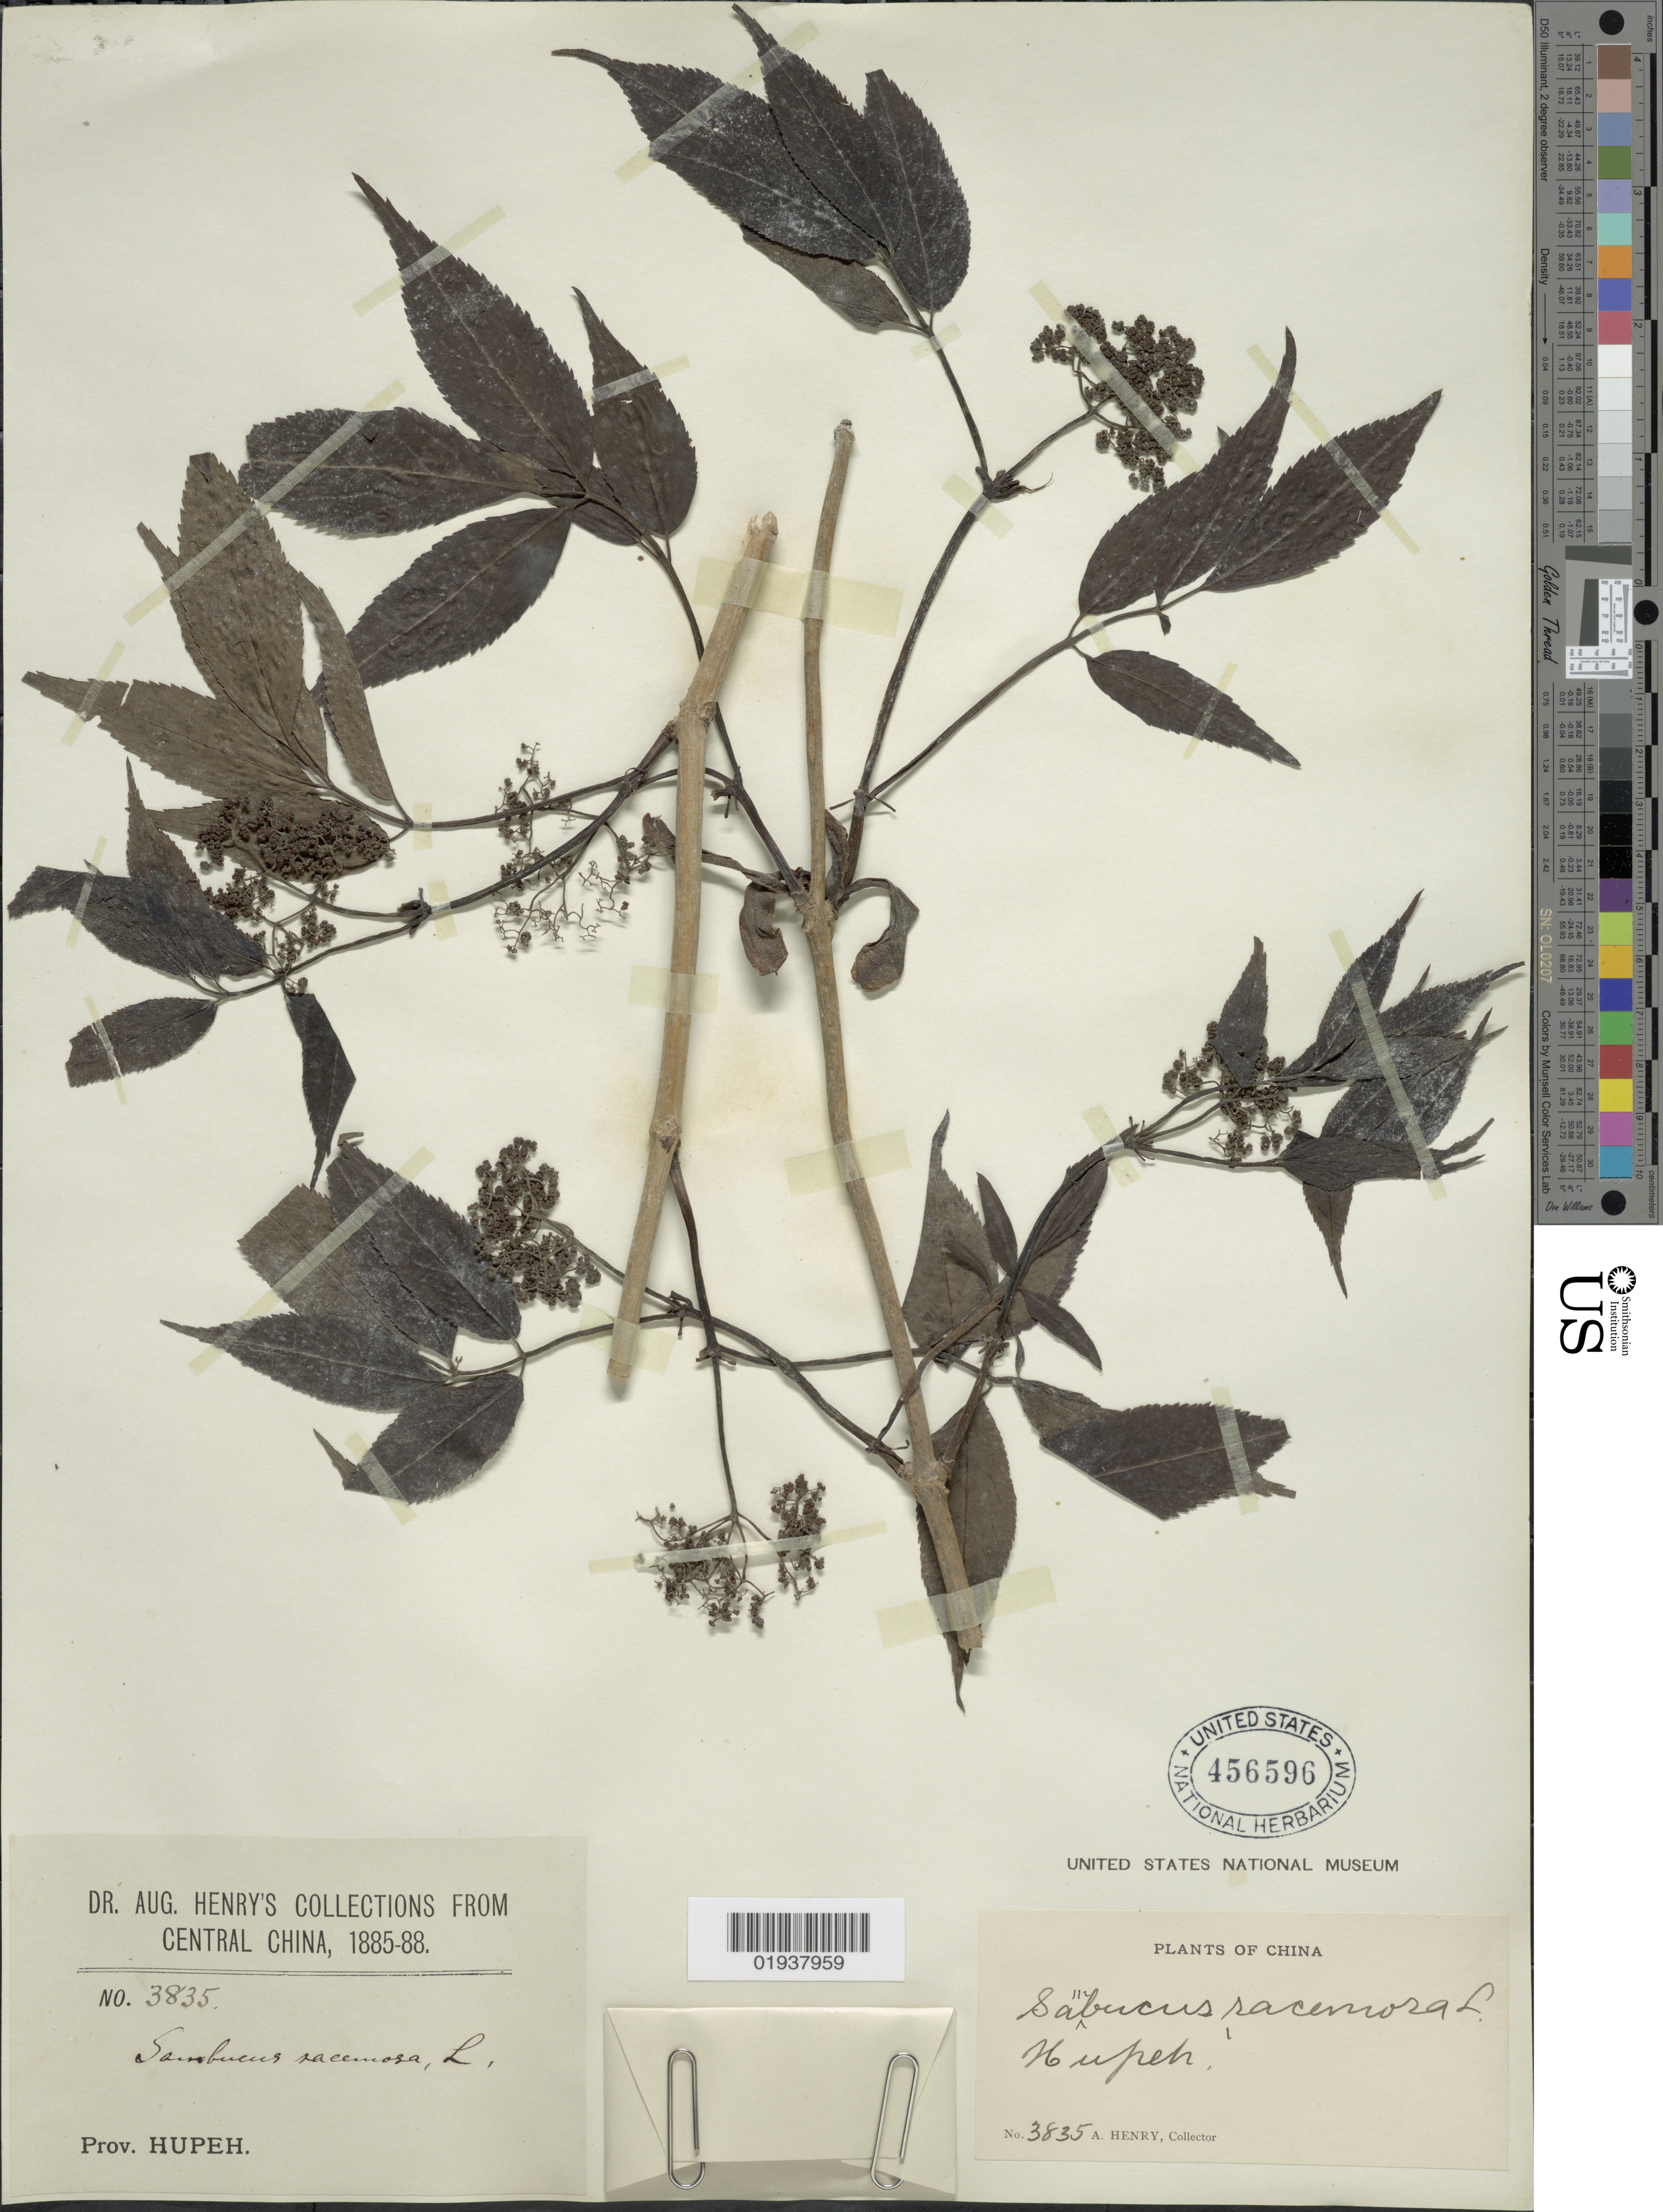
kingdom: Plantae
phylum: Tracheophyta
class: Magnoliopsida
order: Dipsacales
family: Viburnaceae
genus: Sambucus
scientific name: Sambucus racemosa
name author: L.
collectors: A. Henry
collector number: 3835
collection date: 1885/1888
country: China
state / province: Hubei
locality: Central China, Prov. Hupeh.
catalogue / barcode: US 456596